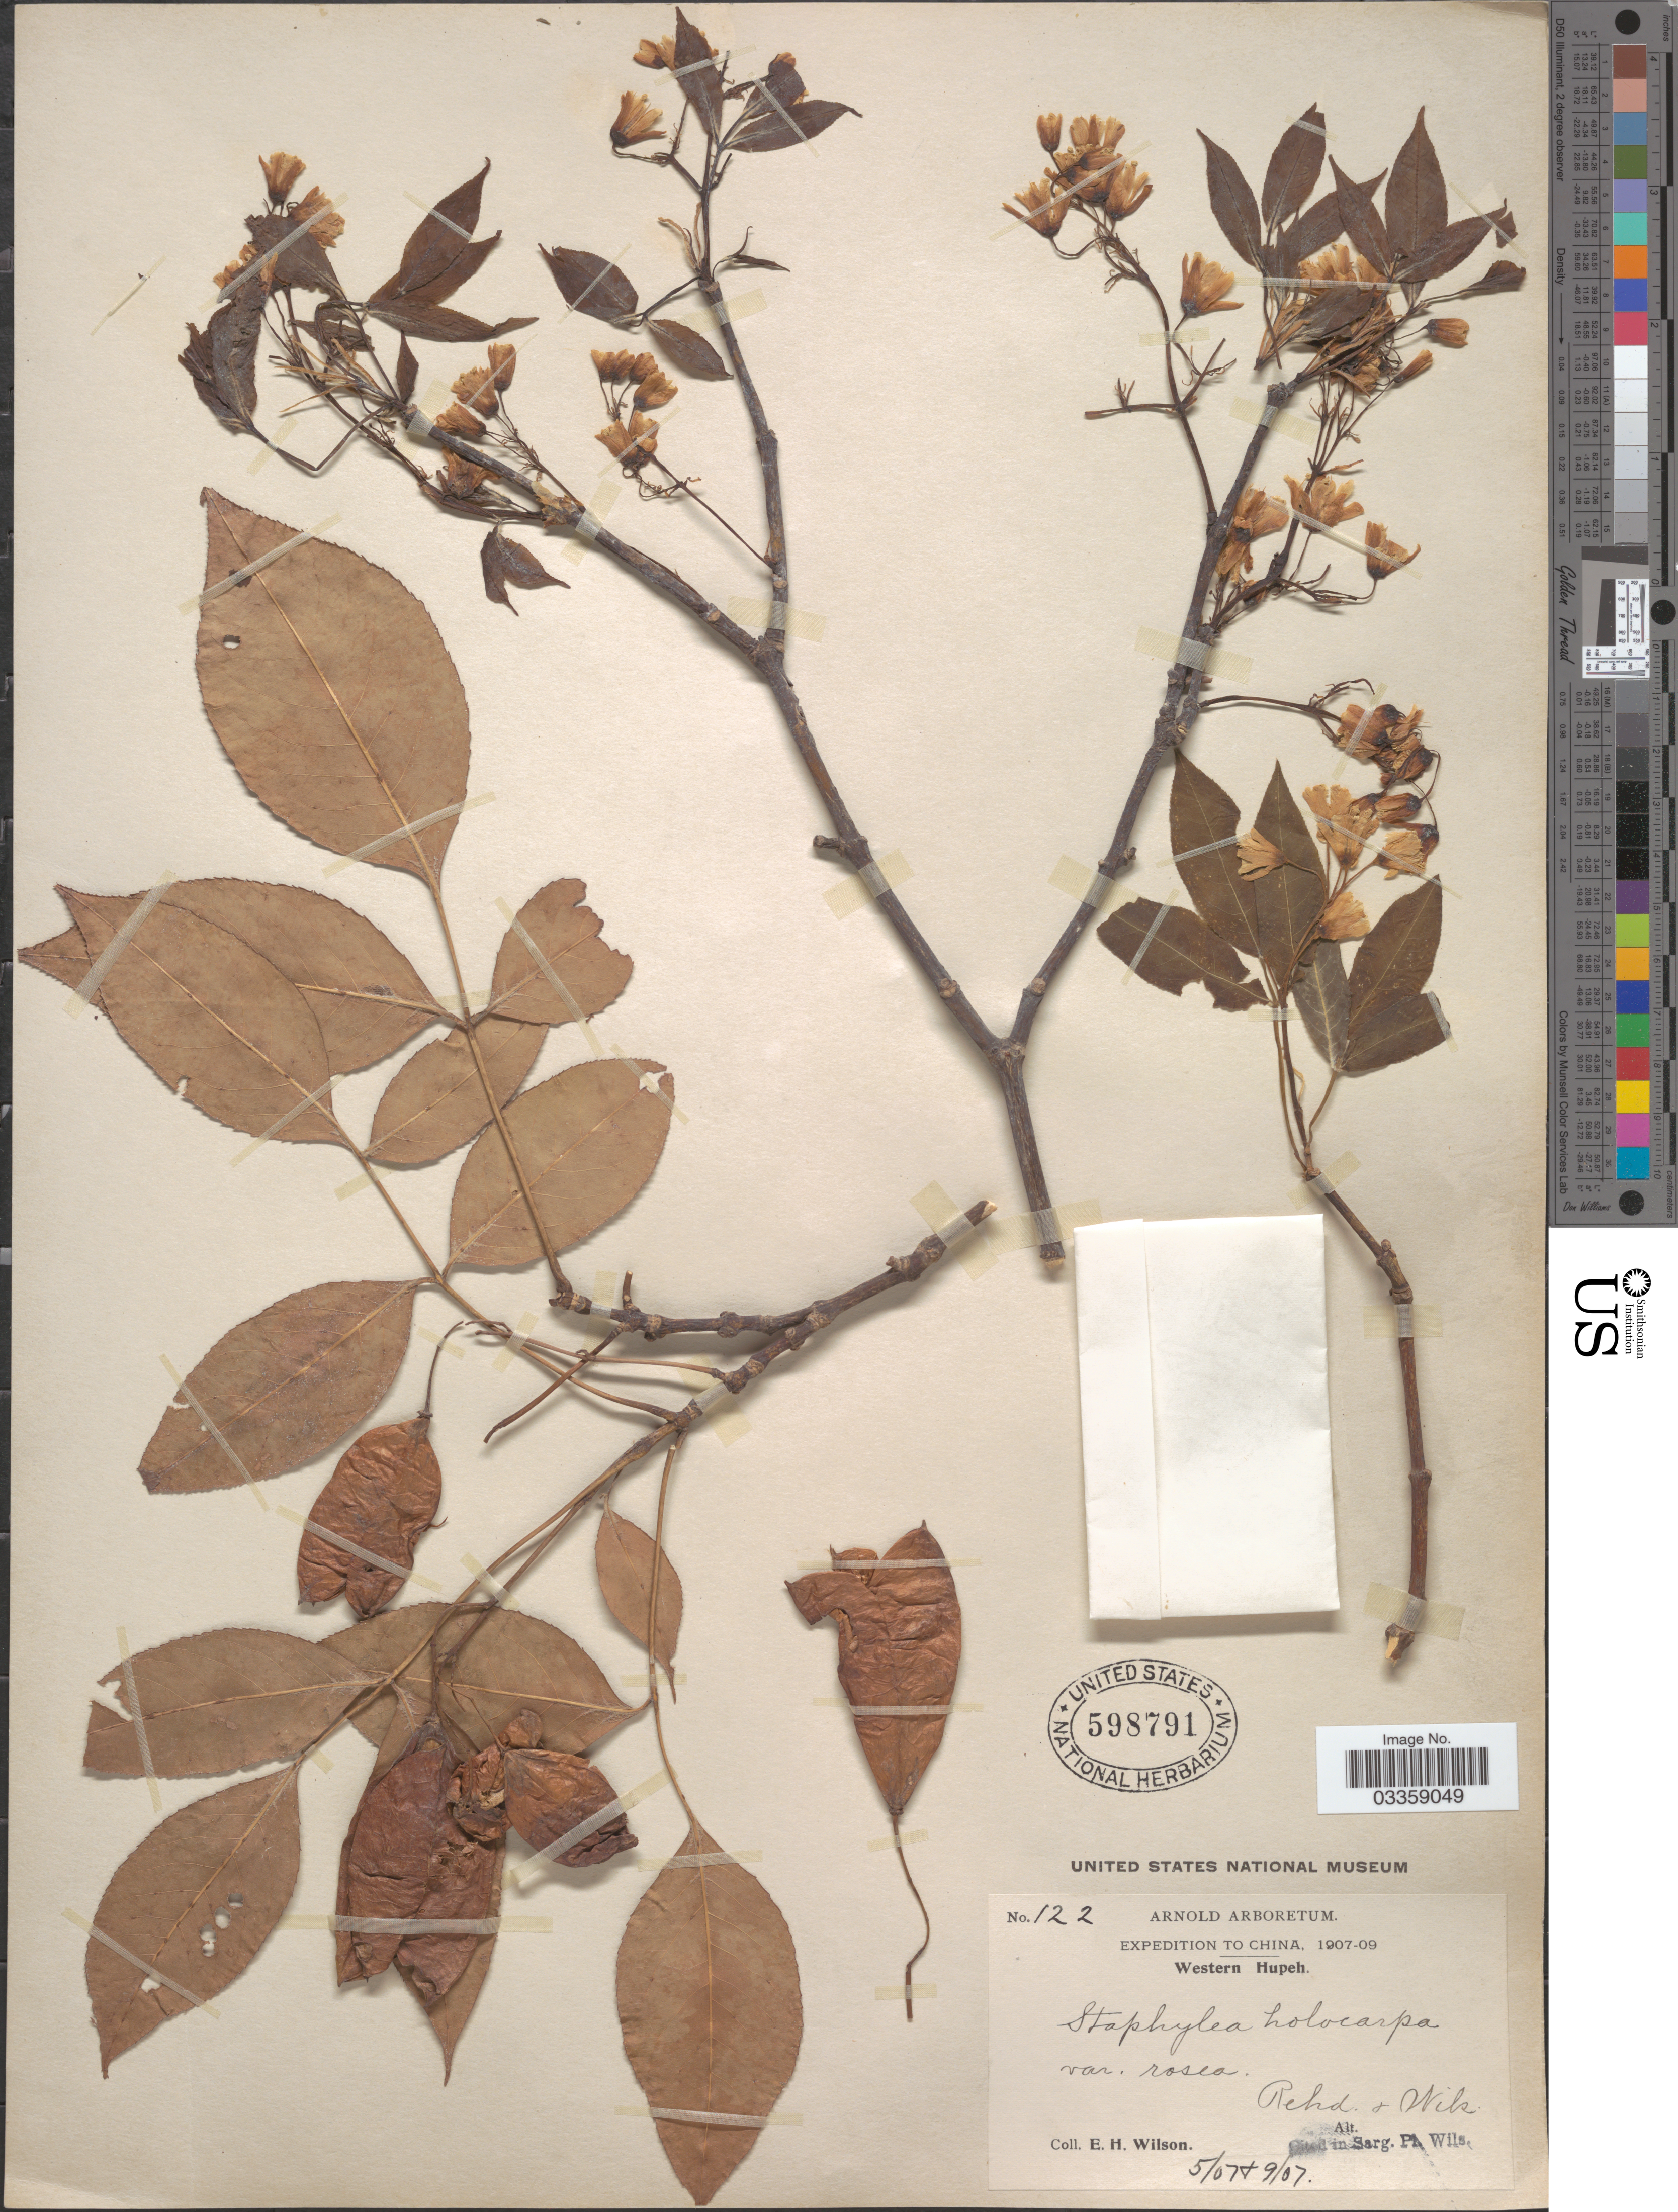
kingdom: Plantae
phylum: Tracheophyta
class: Magnoliopsida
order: Crossosomatales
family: Staphyleaceae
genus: Staphylea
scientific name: Staphylea holocarpa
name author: Hemsl.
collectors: E. Wilson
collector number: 122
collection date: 1907-05/1907-09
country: China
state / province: Hubei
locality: Western Hupeh.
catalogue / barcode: US 598791